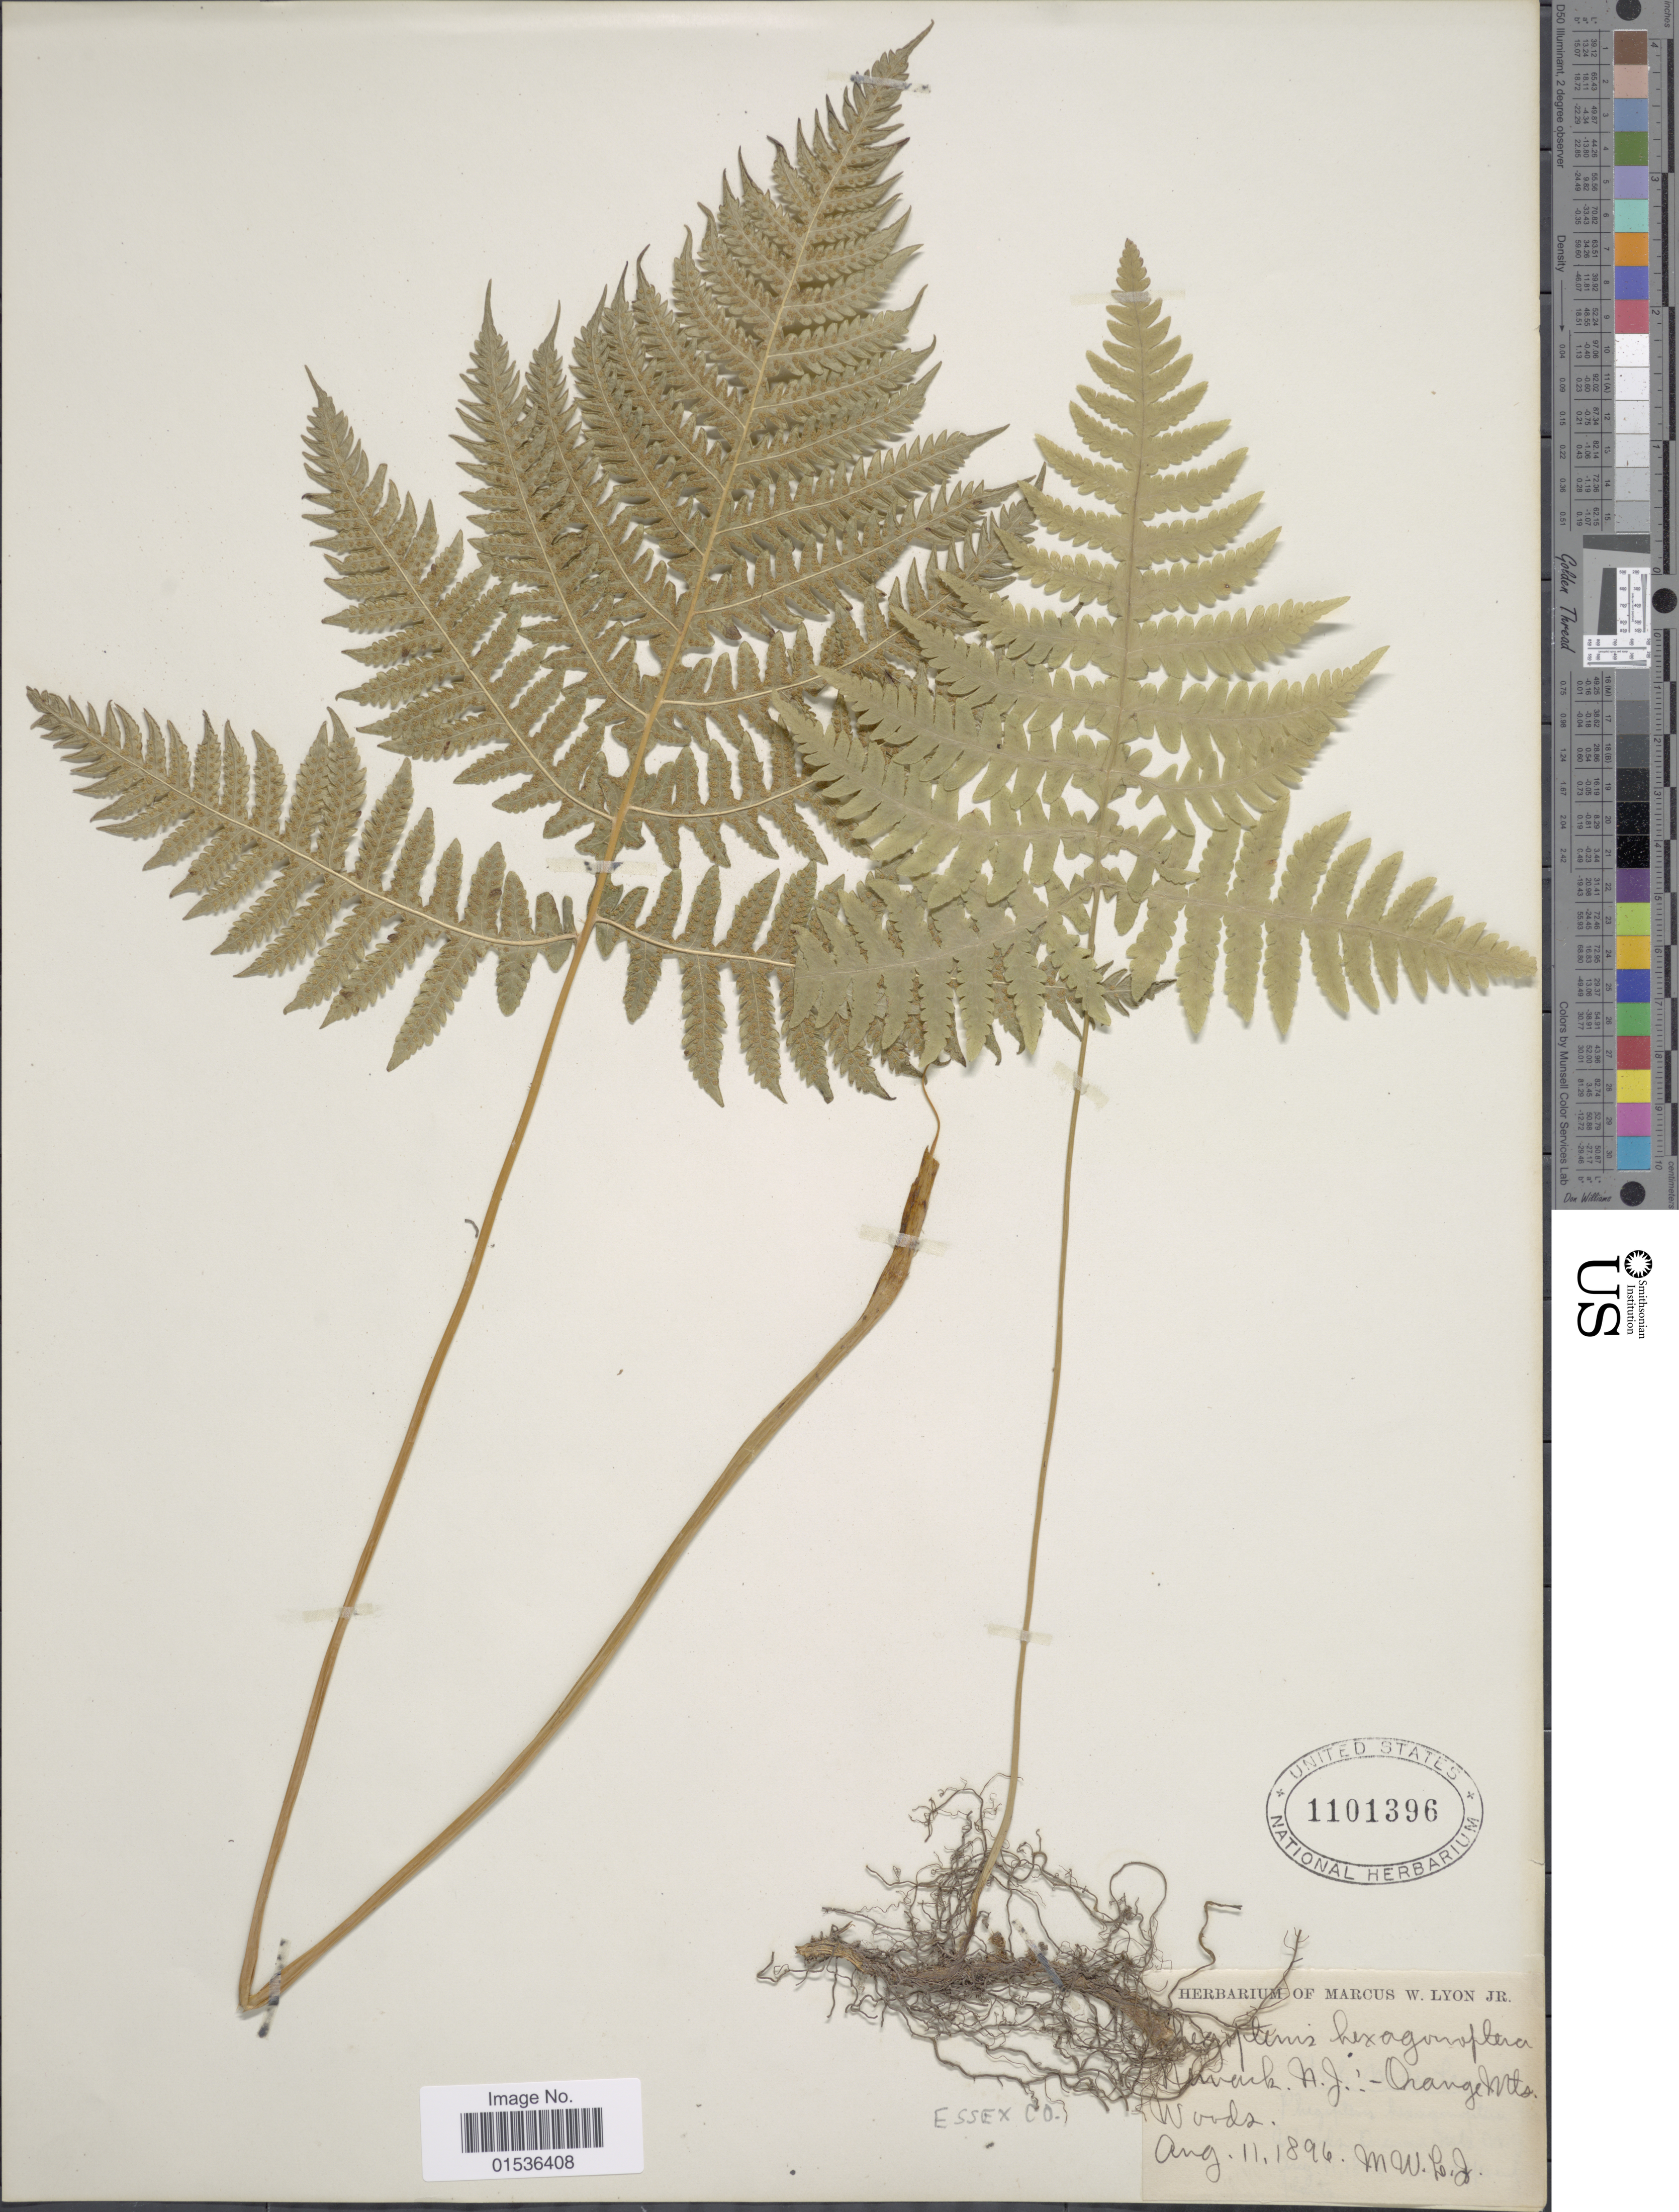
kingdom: Plantae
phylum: Tracheophyta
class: Polypodiopsida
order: Polypodiales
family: Thelypteridaceae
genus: Phegopteris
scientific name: Phegopteris hexagonoptera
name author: (Michx.) Fée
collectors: M. W. Lyon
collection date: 1896-08-11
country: United States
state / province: New Jersey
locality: Newark, Orange Mts.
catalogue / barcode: US 1101396